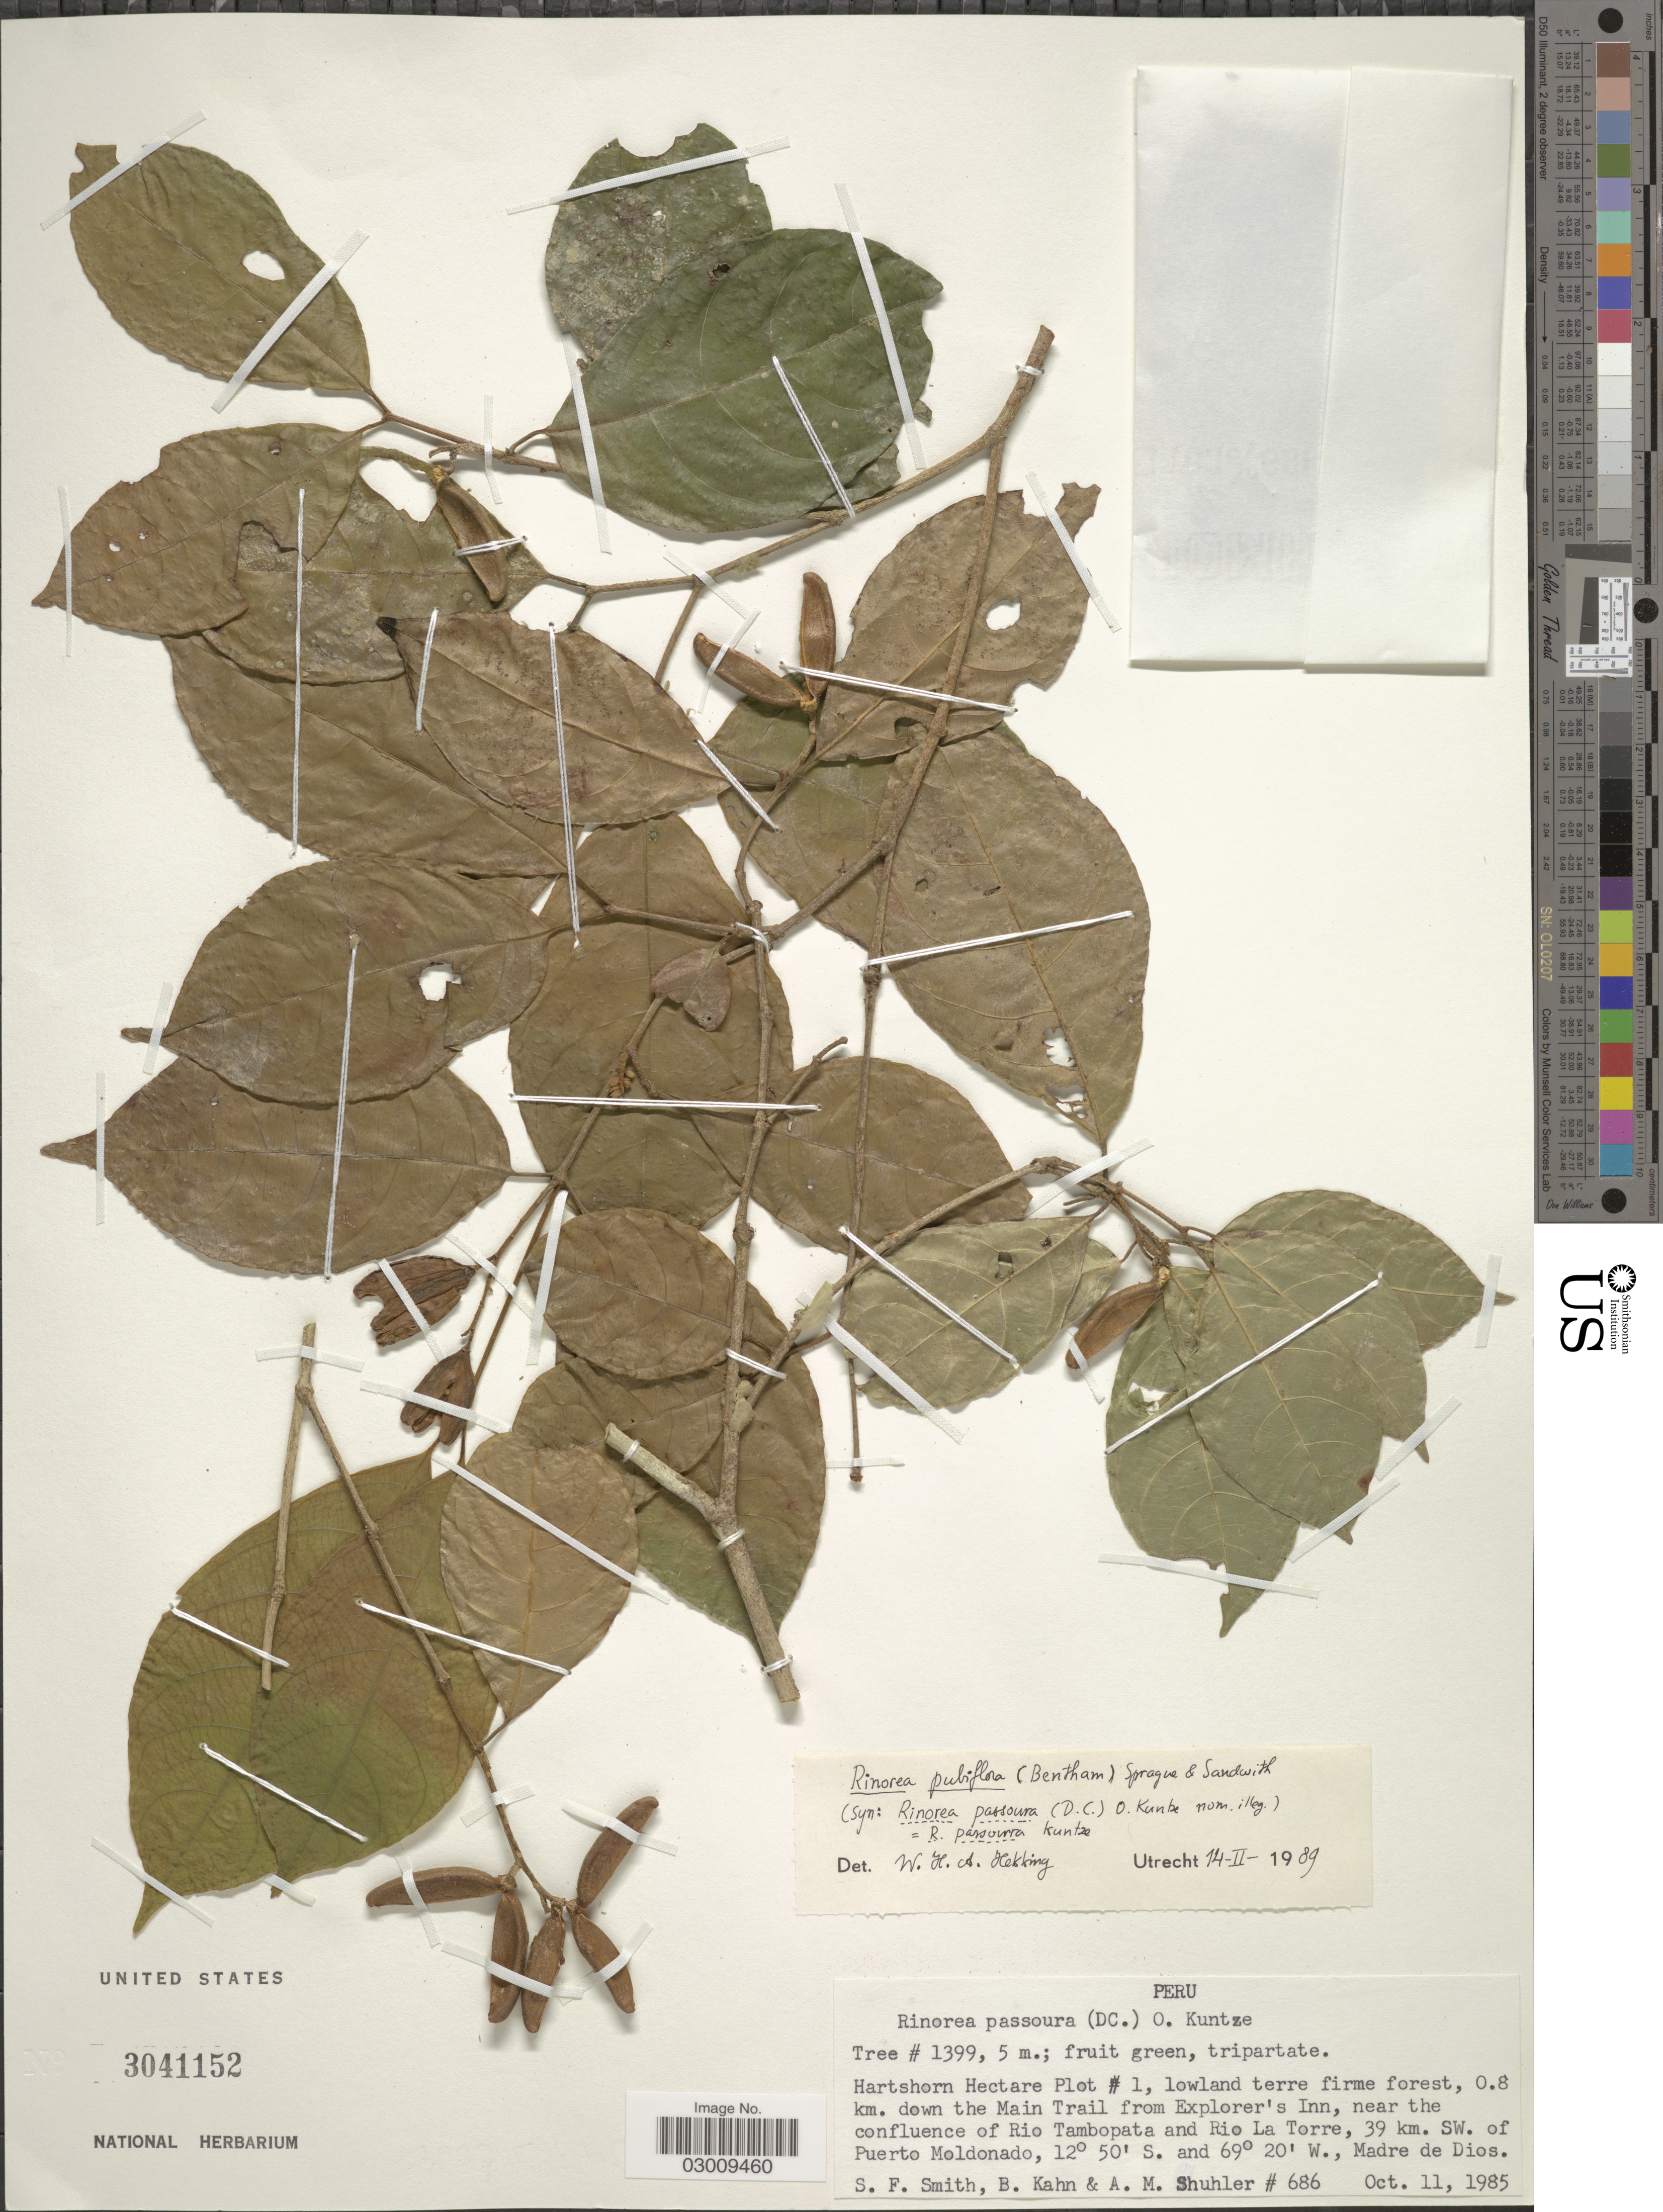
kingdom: Plantae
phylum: Tracheophyta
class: Magnoliopsida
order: Malpighiales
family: Violaceae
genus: Rinorea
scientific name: Rinorea pubiflora var. pubiflora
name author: (Benth.) Sprague & Sandwith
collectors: S.F. Smith, B. Kahn & A. Shuhler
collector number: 686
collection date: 1985-10-11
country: Peru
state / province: Madre de Dios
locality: Hartshorn Hectare Plot # 1, lowland terre firme forest, 0.8 km. down the Main Trail from Explorer's Inn, near the confluence of Rio Tambopata and Rio La Torre, 39 km. SW. of Puerto Moldonado, Madre de Dios.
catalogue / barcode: US 3041152